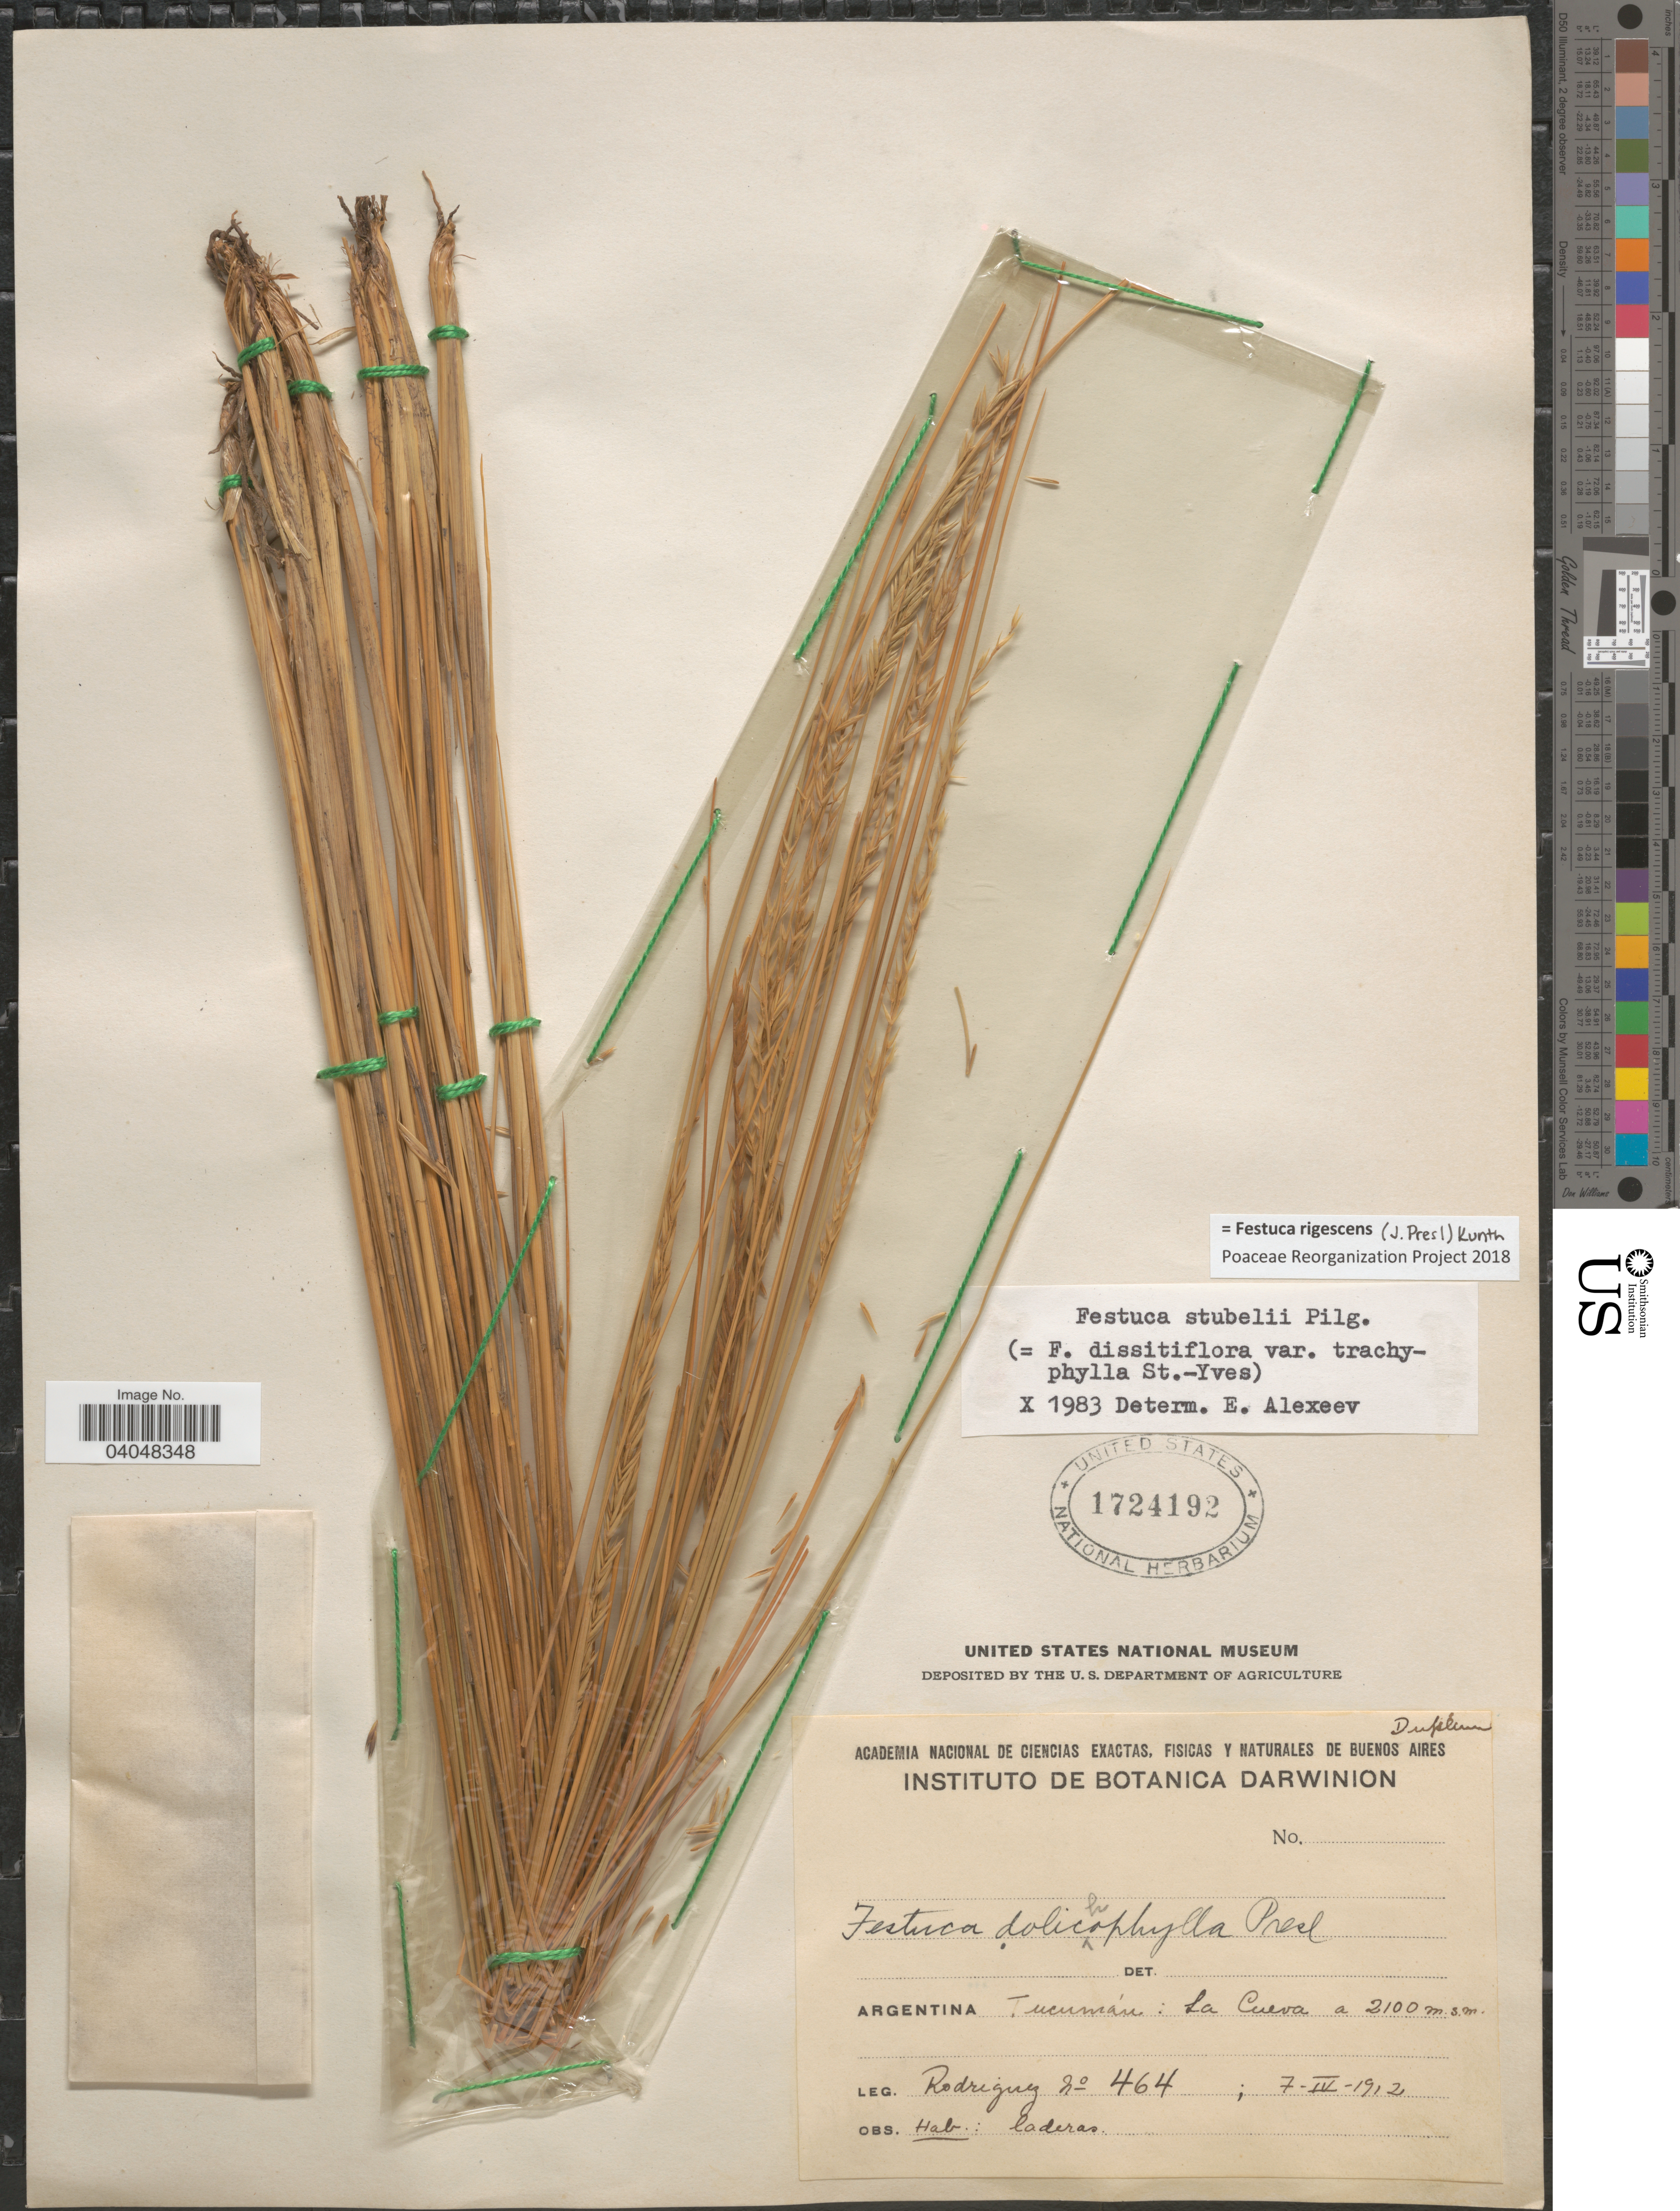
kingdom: Plantae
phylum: Tracheophyta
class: Liliopsida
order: Poales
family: Poaceae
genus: Festuca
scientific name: Festuca rigescens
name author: (J. Presl) Kunth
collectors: Rodriguez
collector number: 464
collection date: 1912-04-07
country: Argentina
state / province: Tucuman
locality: La Cueva.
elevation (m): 2100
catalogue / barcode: US 1724192